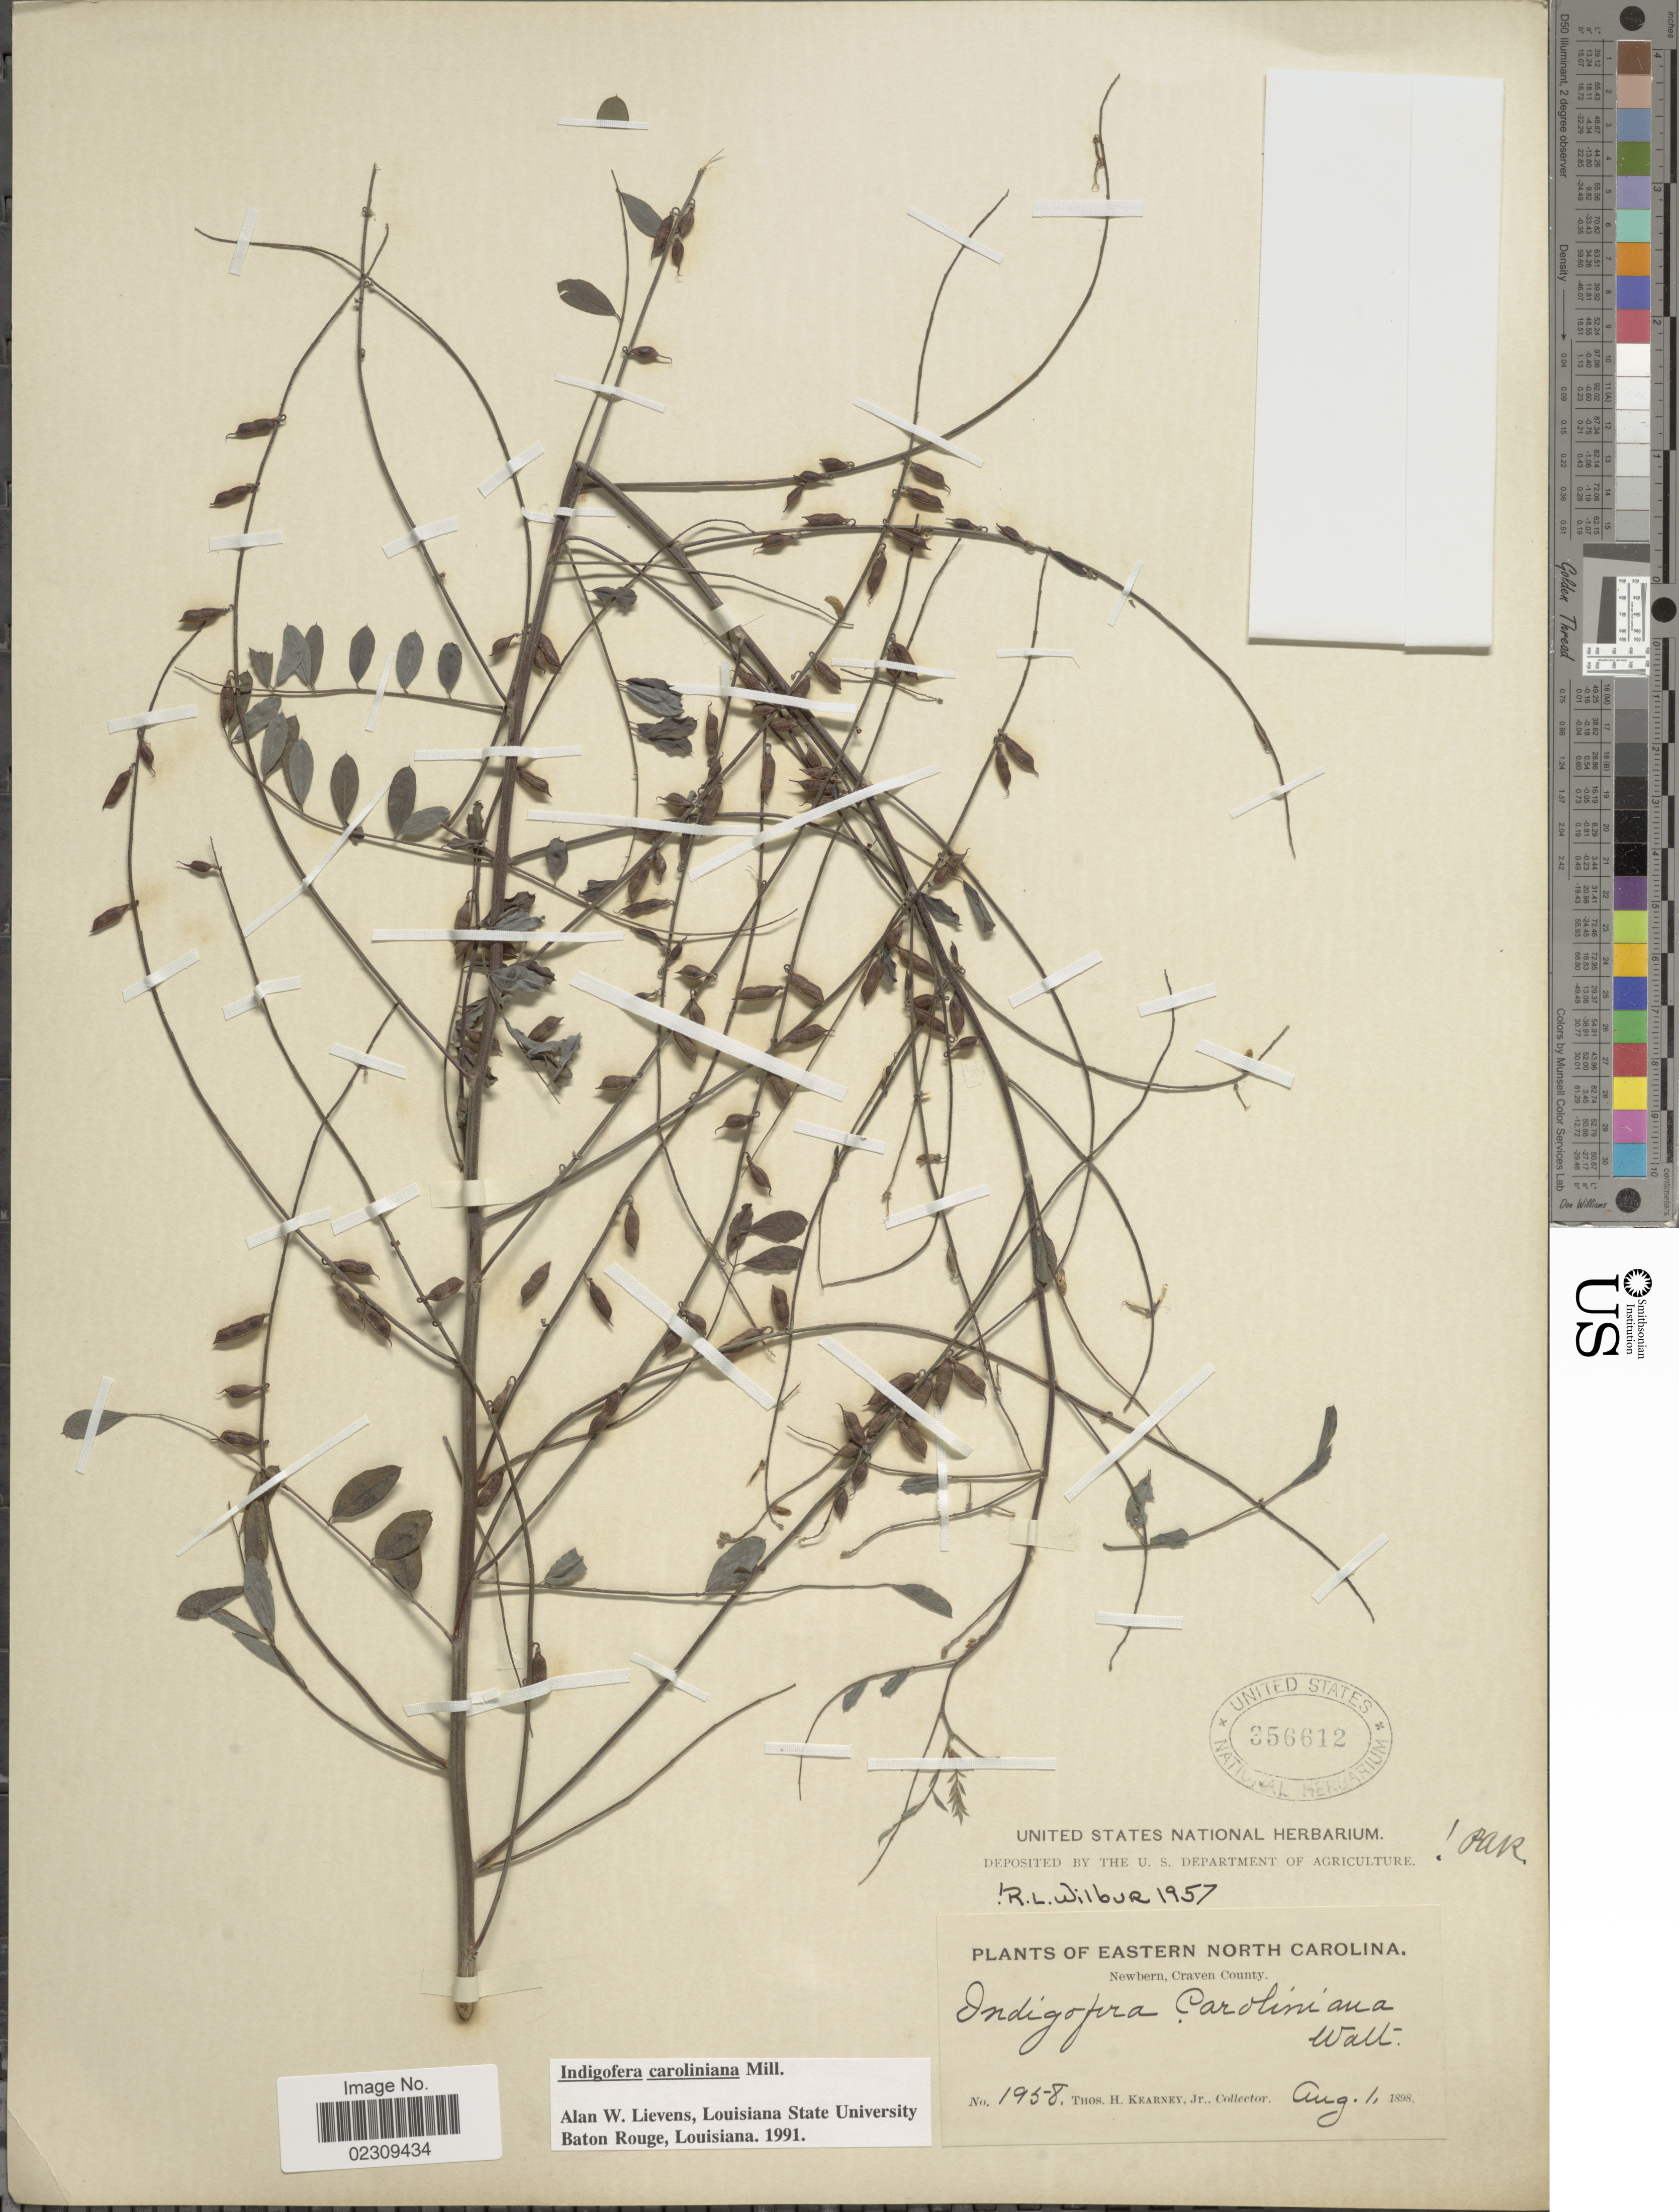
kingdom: Plantae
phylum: Tracheophyta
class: Magnoliopsida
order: Fabales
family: Fabaceae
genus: Indigofera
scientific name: Indigofera caroliniana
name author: Mill.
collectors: T. H. Kearney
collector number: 1958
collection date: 1898-08-01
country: United States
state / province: North Carolina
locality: Eastern North Carolina, Newbern, Craven County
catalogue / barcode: US 356612